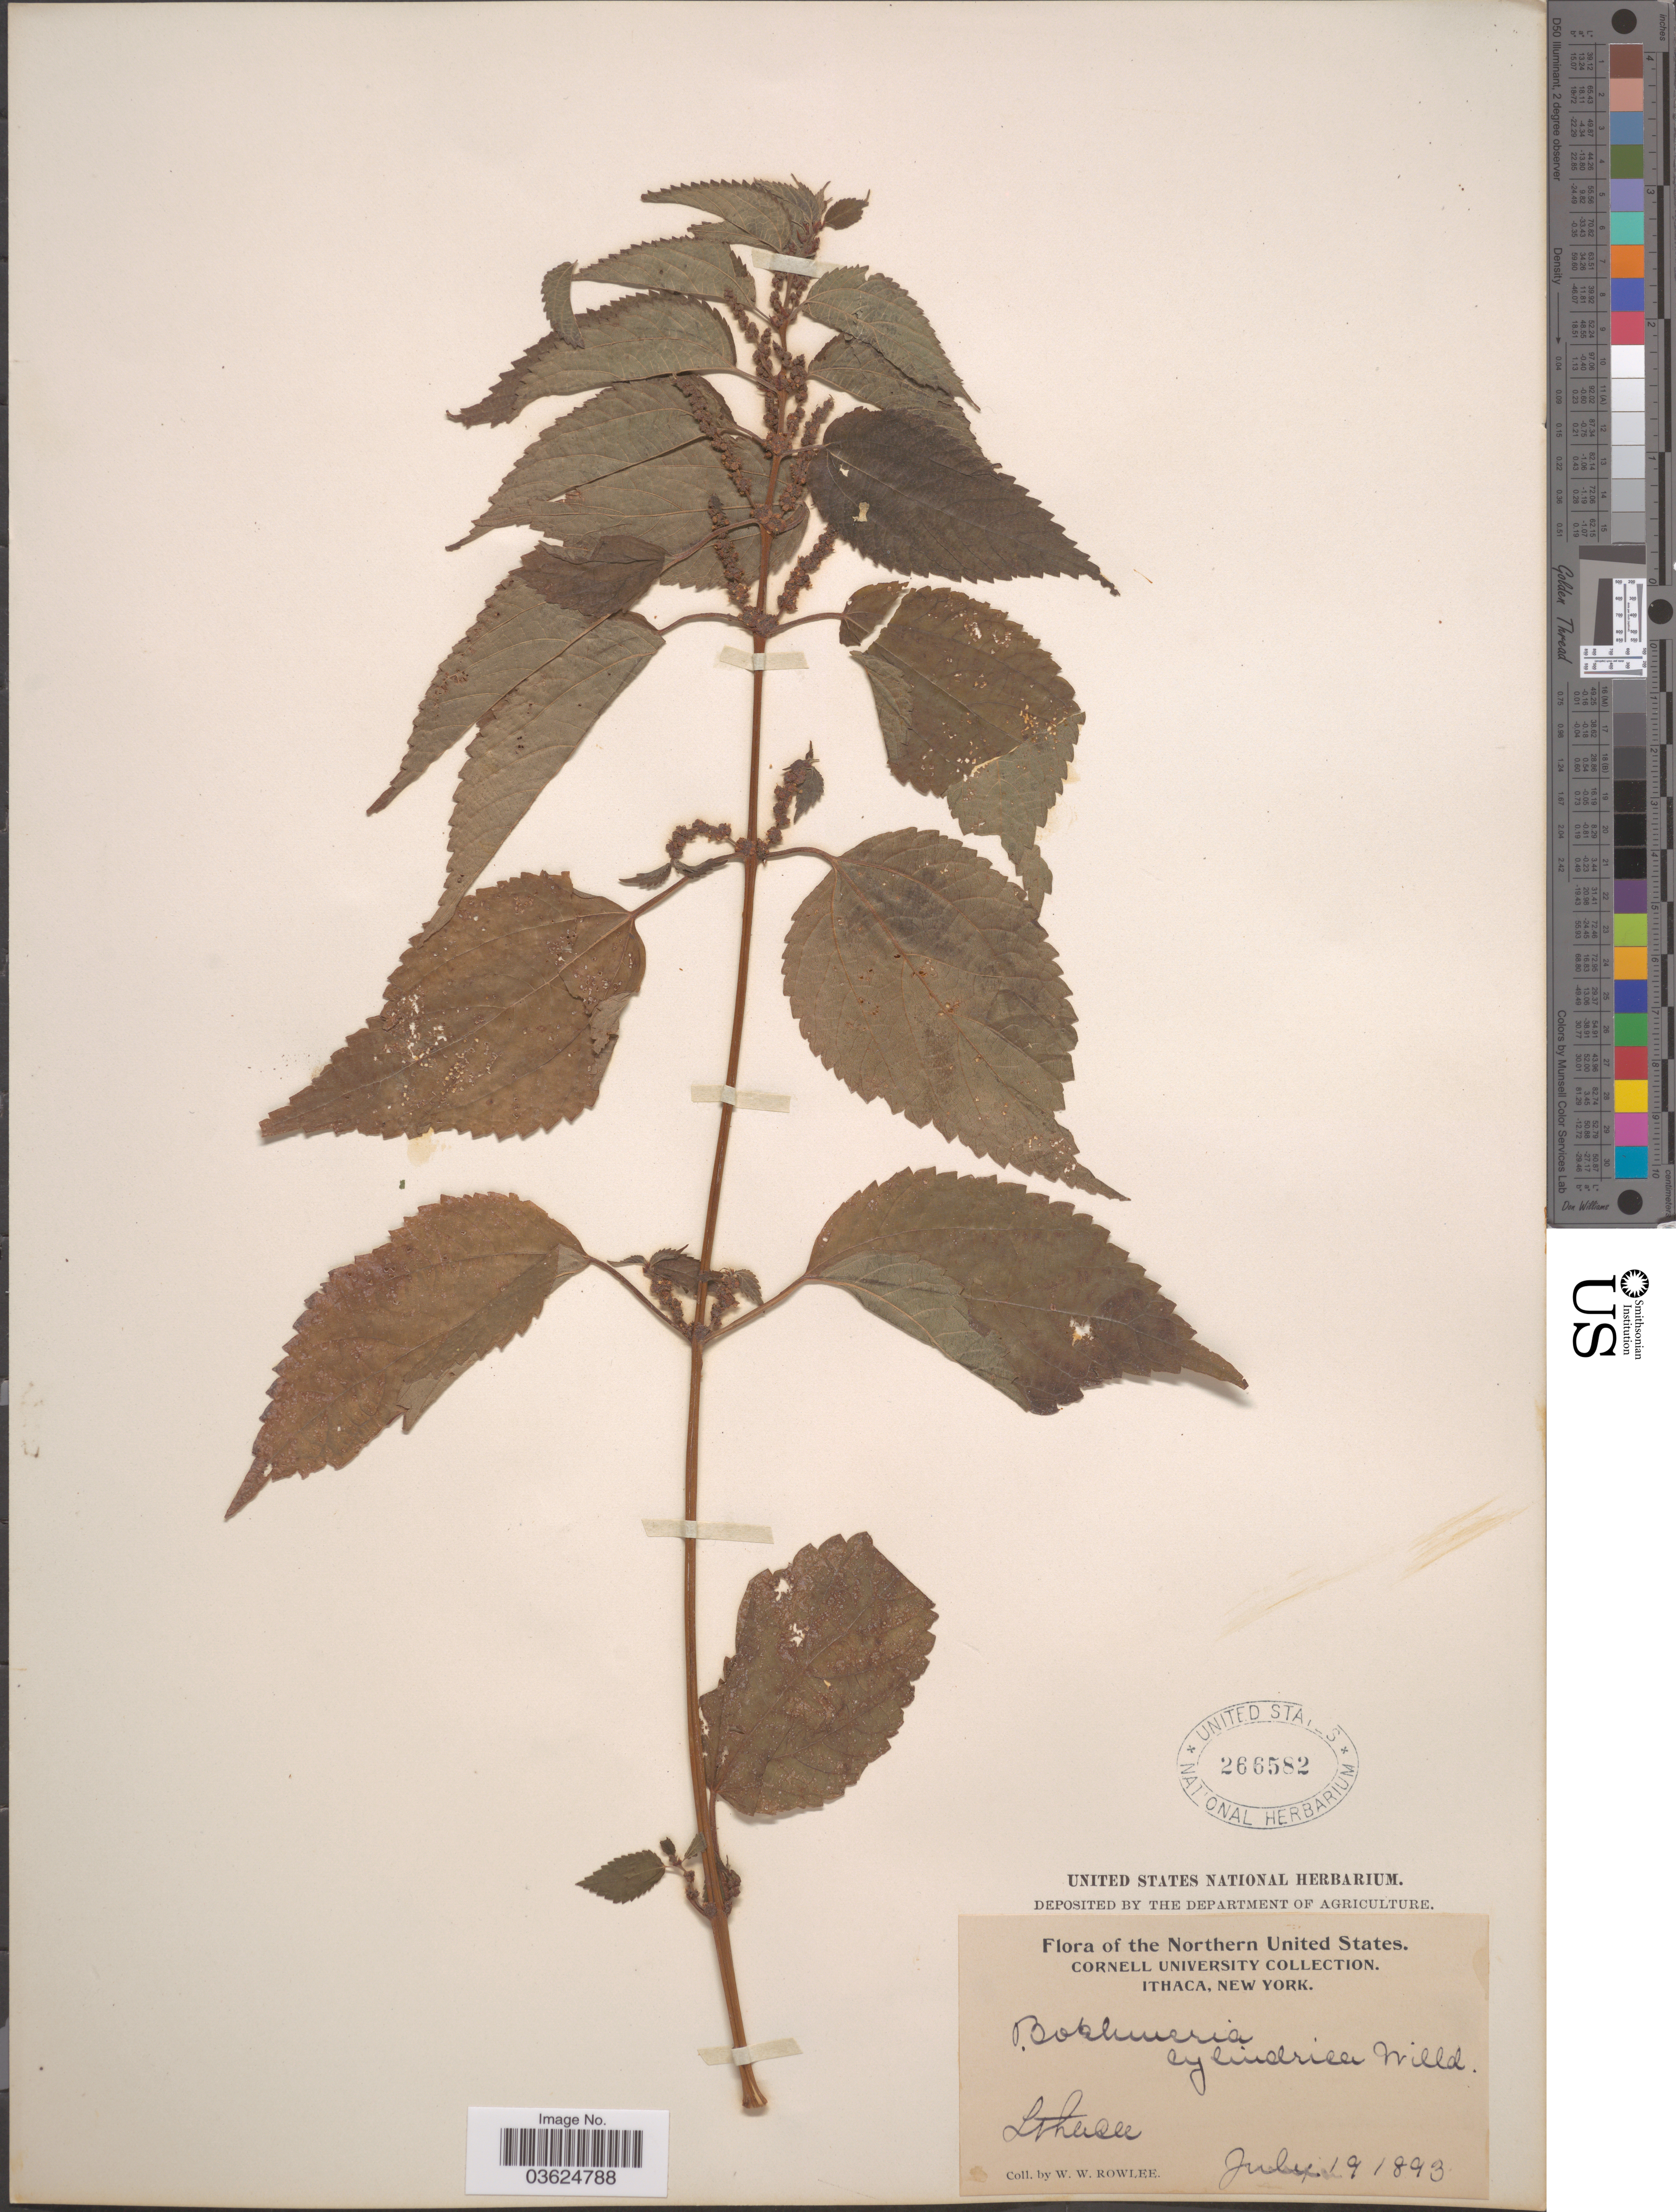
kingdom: Plantae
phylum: Tracheophyta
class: Magnoliopsida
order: Rosales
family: Urticaceae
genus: Boehmeria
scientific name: Boehmeria cylindrica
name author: (L.) Sw.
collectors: W. W. Rowlee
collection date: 1893-07-19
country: United States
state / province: New York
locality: Northern United States. Ithaca.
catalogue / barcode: US 266582